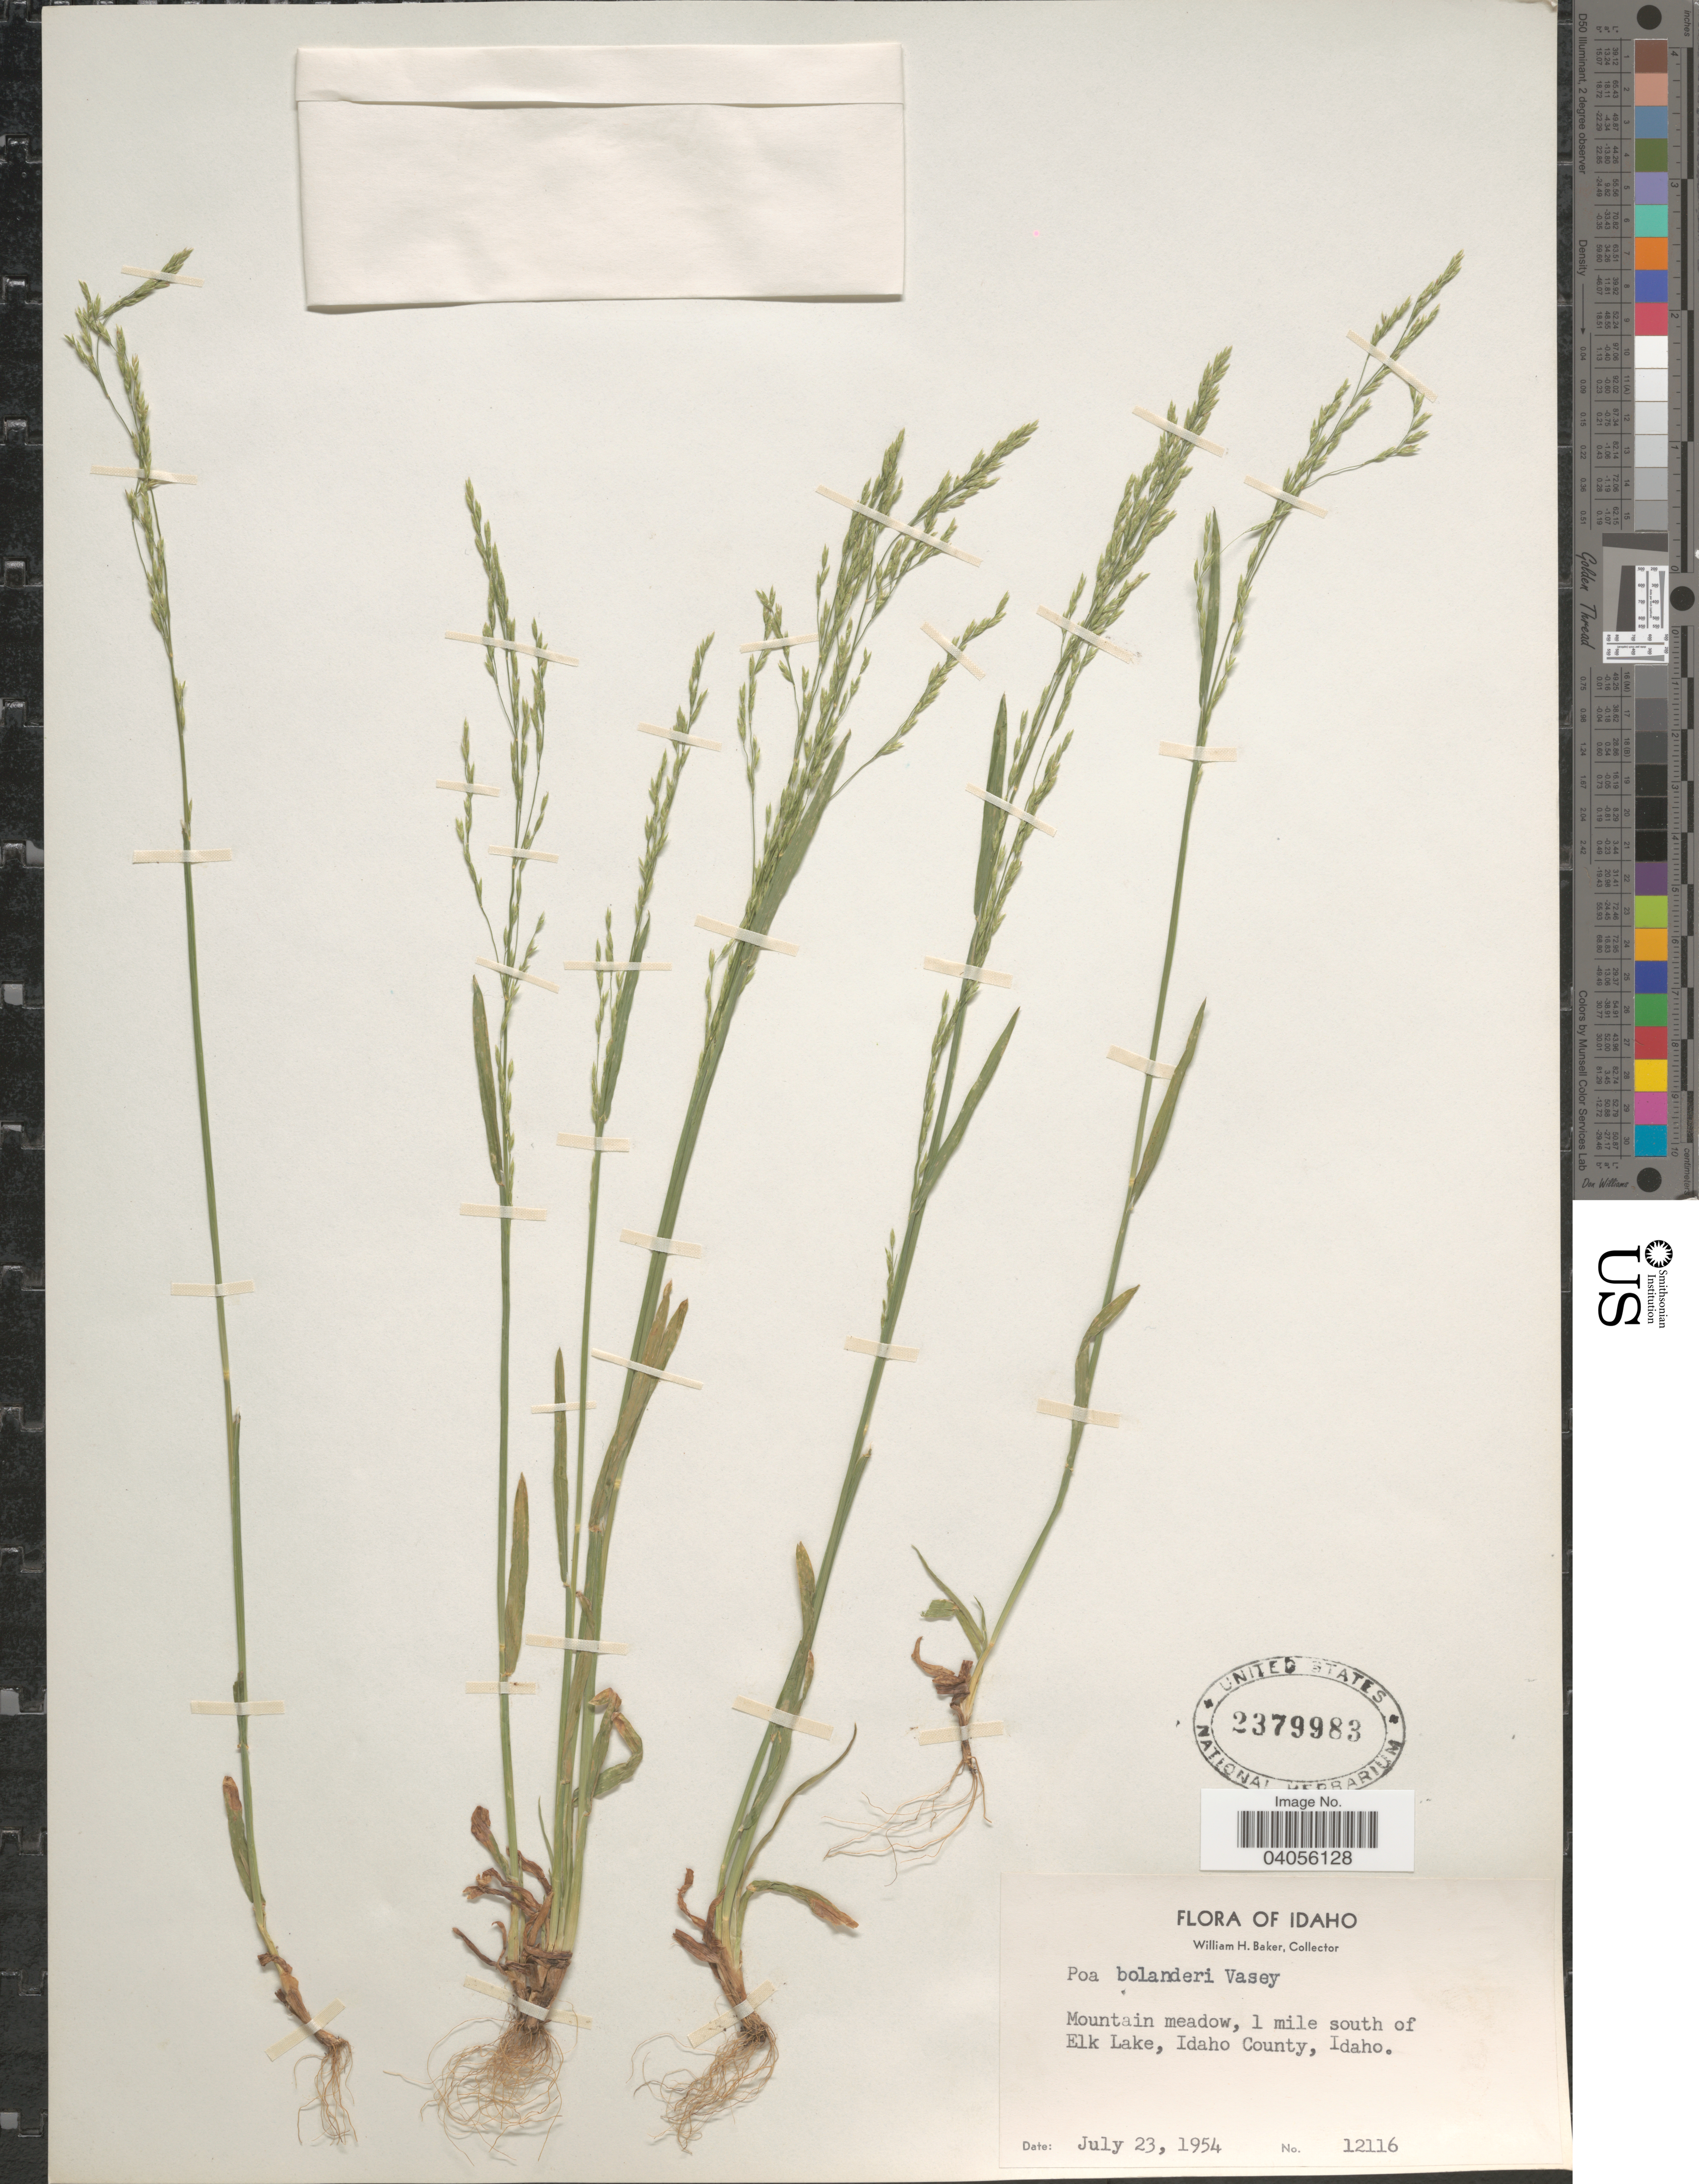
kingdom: Plantae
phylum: Tracheophyta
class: Liliopsida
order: Poales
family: Poaceae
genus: Poa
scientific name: Poa bolanderi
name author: Vasey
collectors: W. H. Baker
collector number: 12116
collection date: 1954-07-23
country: United States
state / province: Idaho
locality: Mountain meadow, 1 mile south of Elk Lake, Idaho County.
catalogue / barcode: US 2379983